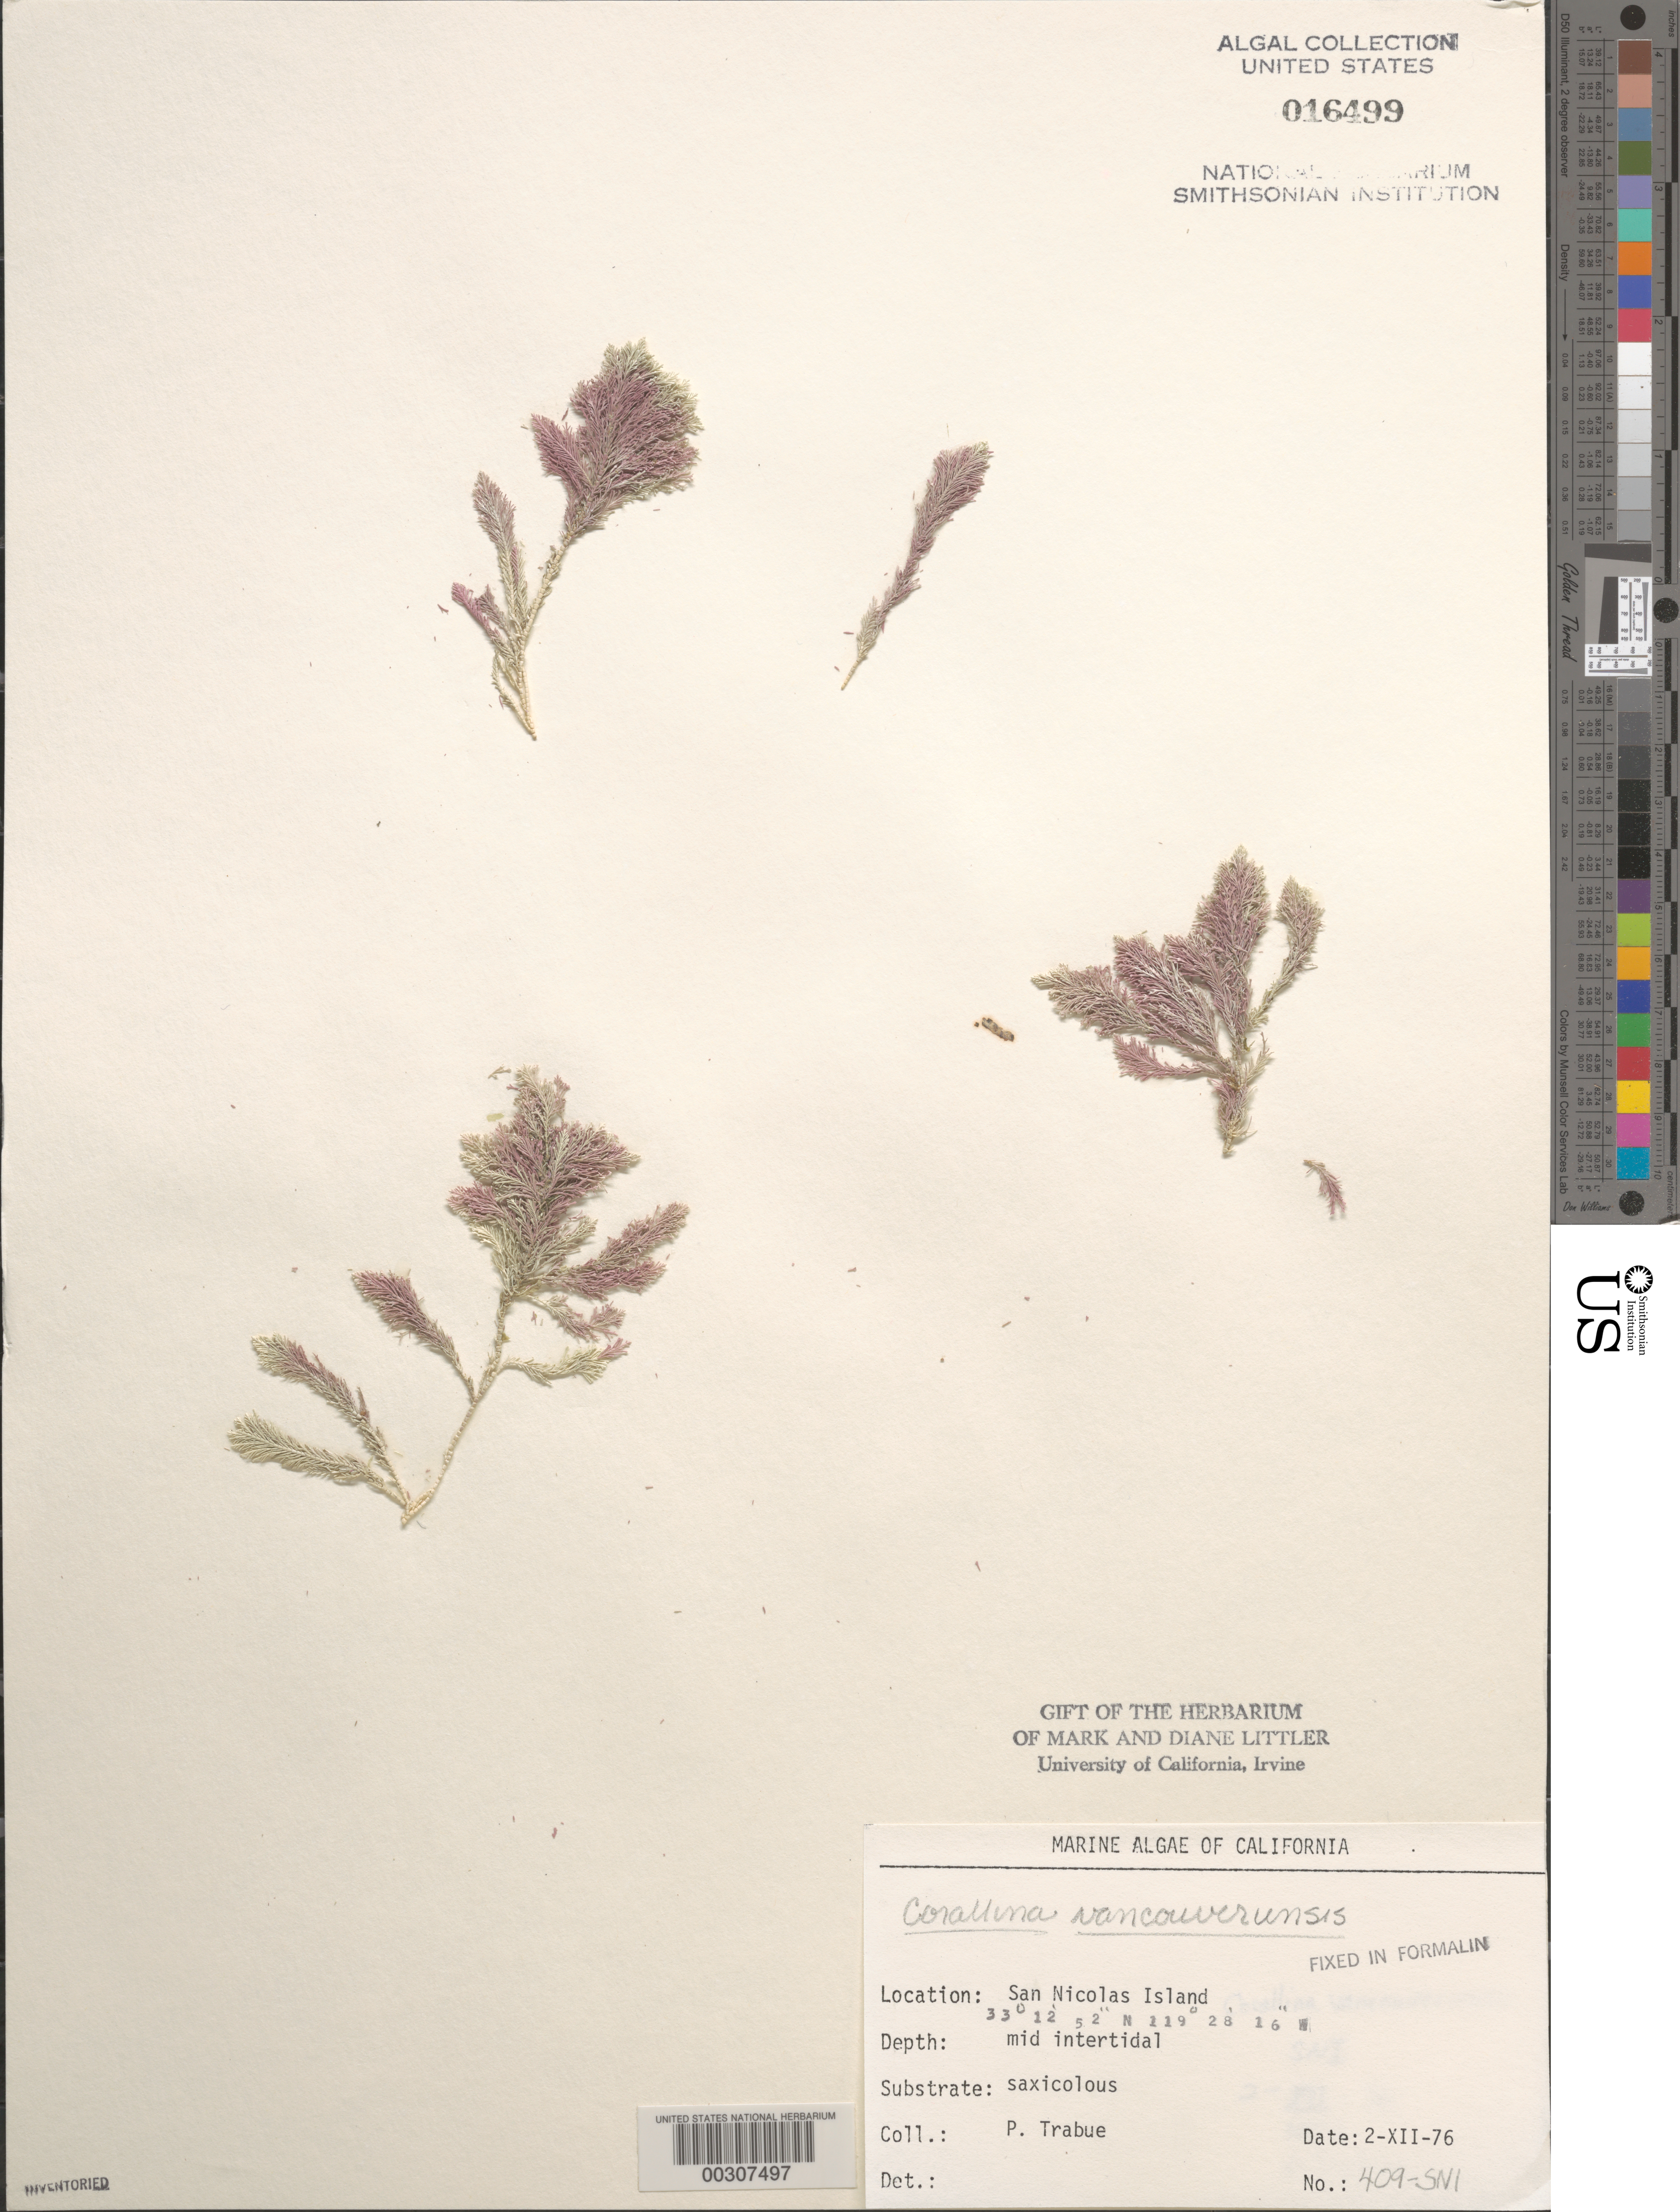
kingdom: Plantae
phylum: Rhodophyta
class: Florideophyceae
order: Corallinales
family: Corallinaceae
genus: Corallina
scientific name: Corallina vancouveriensis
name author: Yendo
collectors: P. J. Trabue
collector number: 409-SNI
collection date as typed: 27 Dec 1976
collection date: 1976-12-27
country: United States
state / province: California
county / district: Ventura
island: San Nicolas Island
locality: Dutch Harbor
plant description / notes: BLM-SOCALBIGHT Rocky Intertidal Survey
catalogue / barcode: US 16499